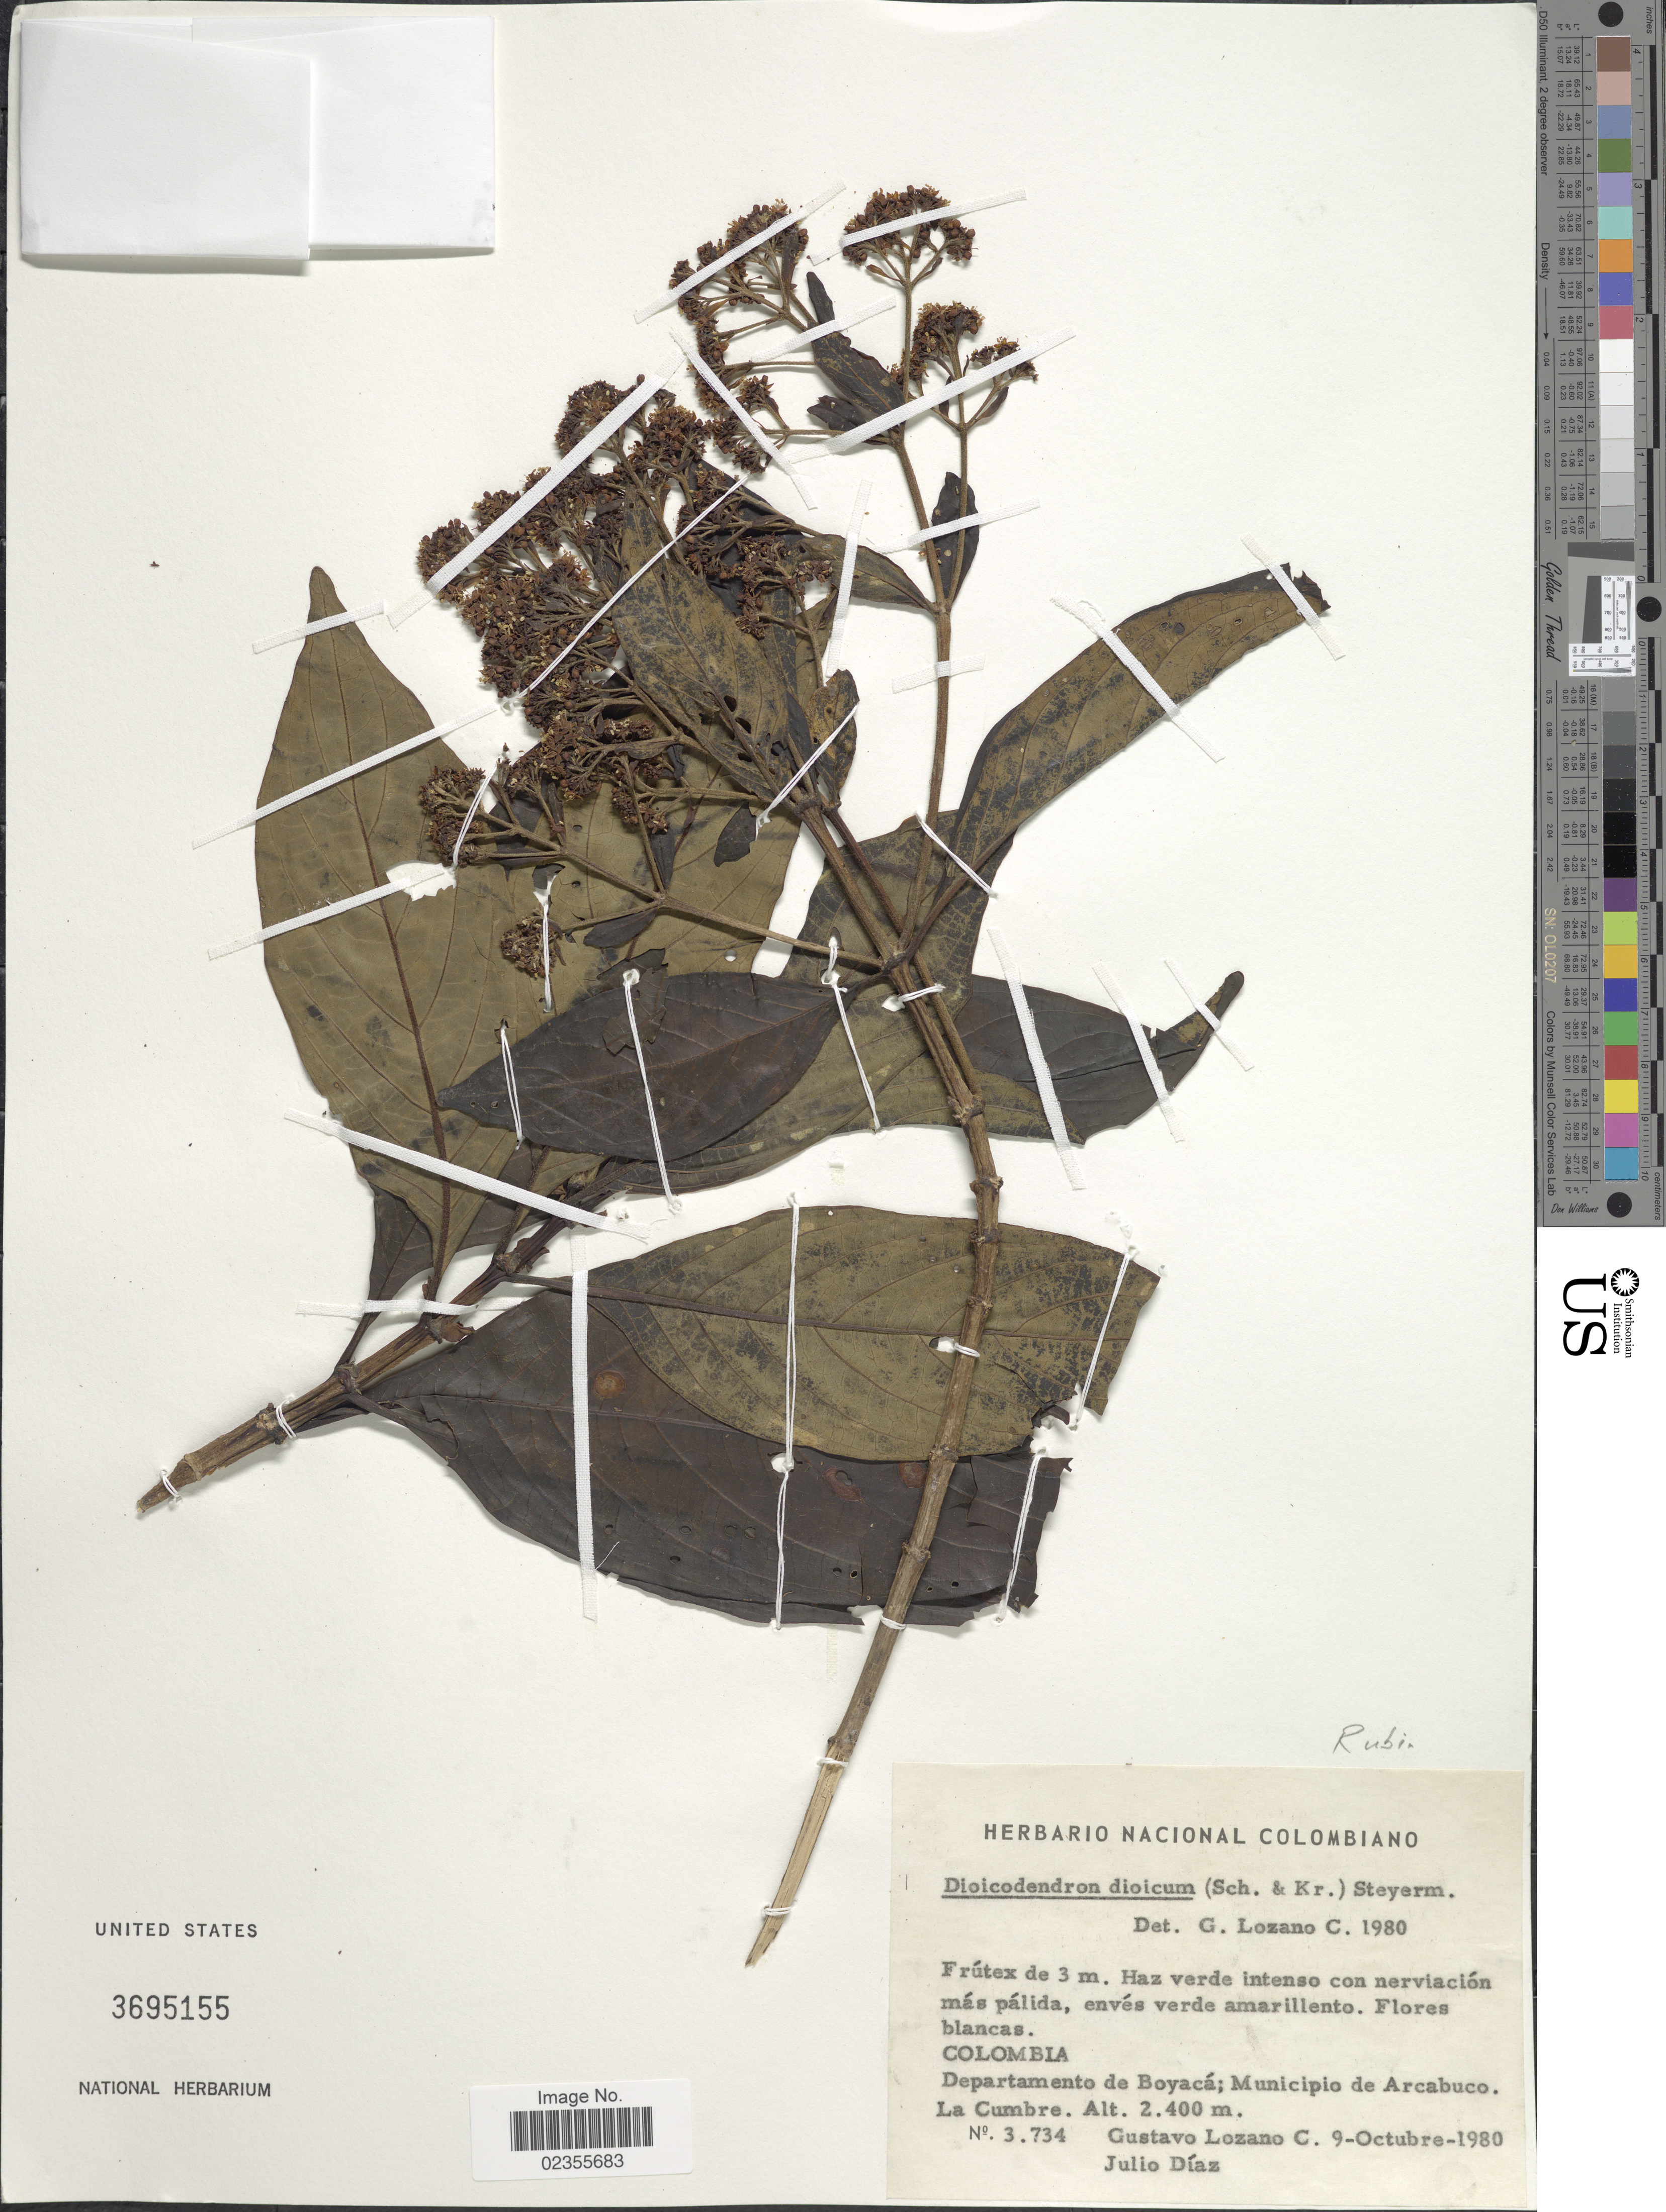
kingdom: Plantae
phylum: Tracheophyta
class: Magnoliopsida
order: Gentianales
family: Rubiaceae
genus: Dioicodendron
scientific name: Dioicodendron dioicum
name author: (K. Schum. & Krause) Steyerm.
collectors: G. Lozano-Contreras & J. Diaz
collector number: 3734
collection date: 1980-10-09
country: Colombia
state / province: Boyacá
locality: Municipio de Arcabuco, La Cumbre.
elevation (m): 2400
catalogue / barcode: US 3695155